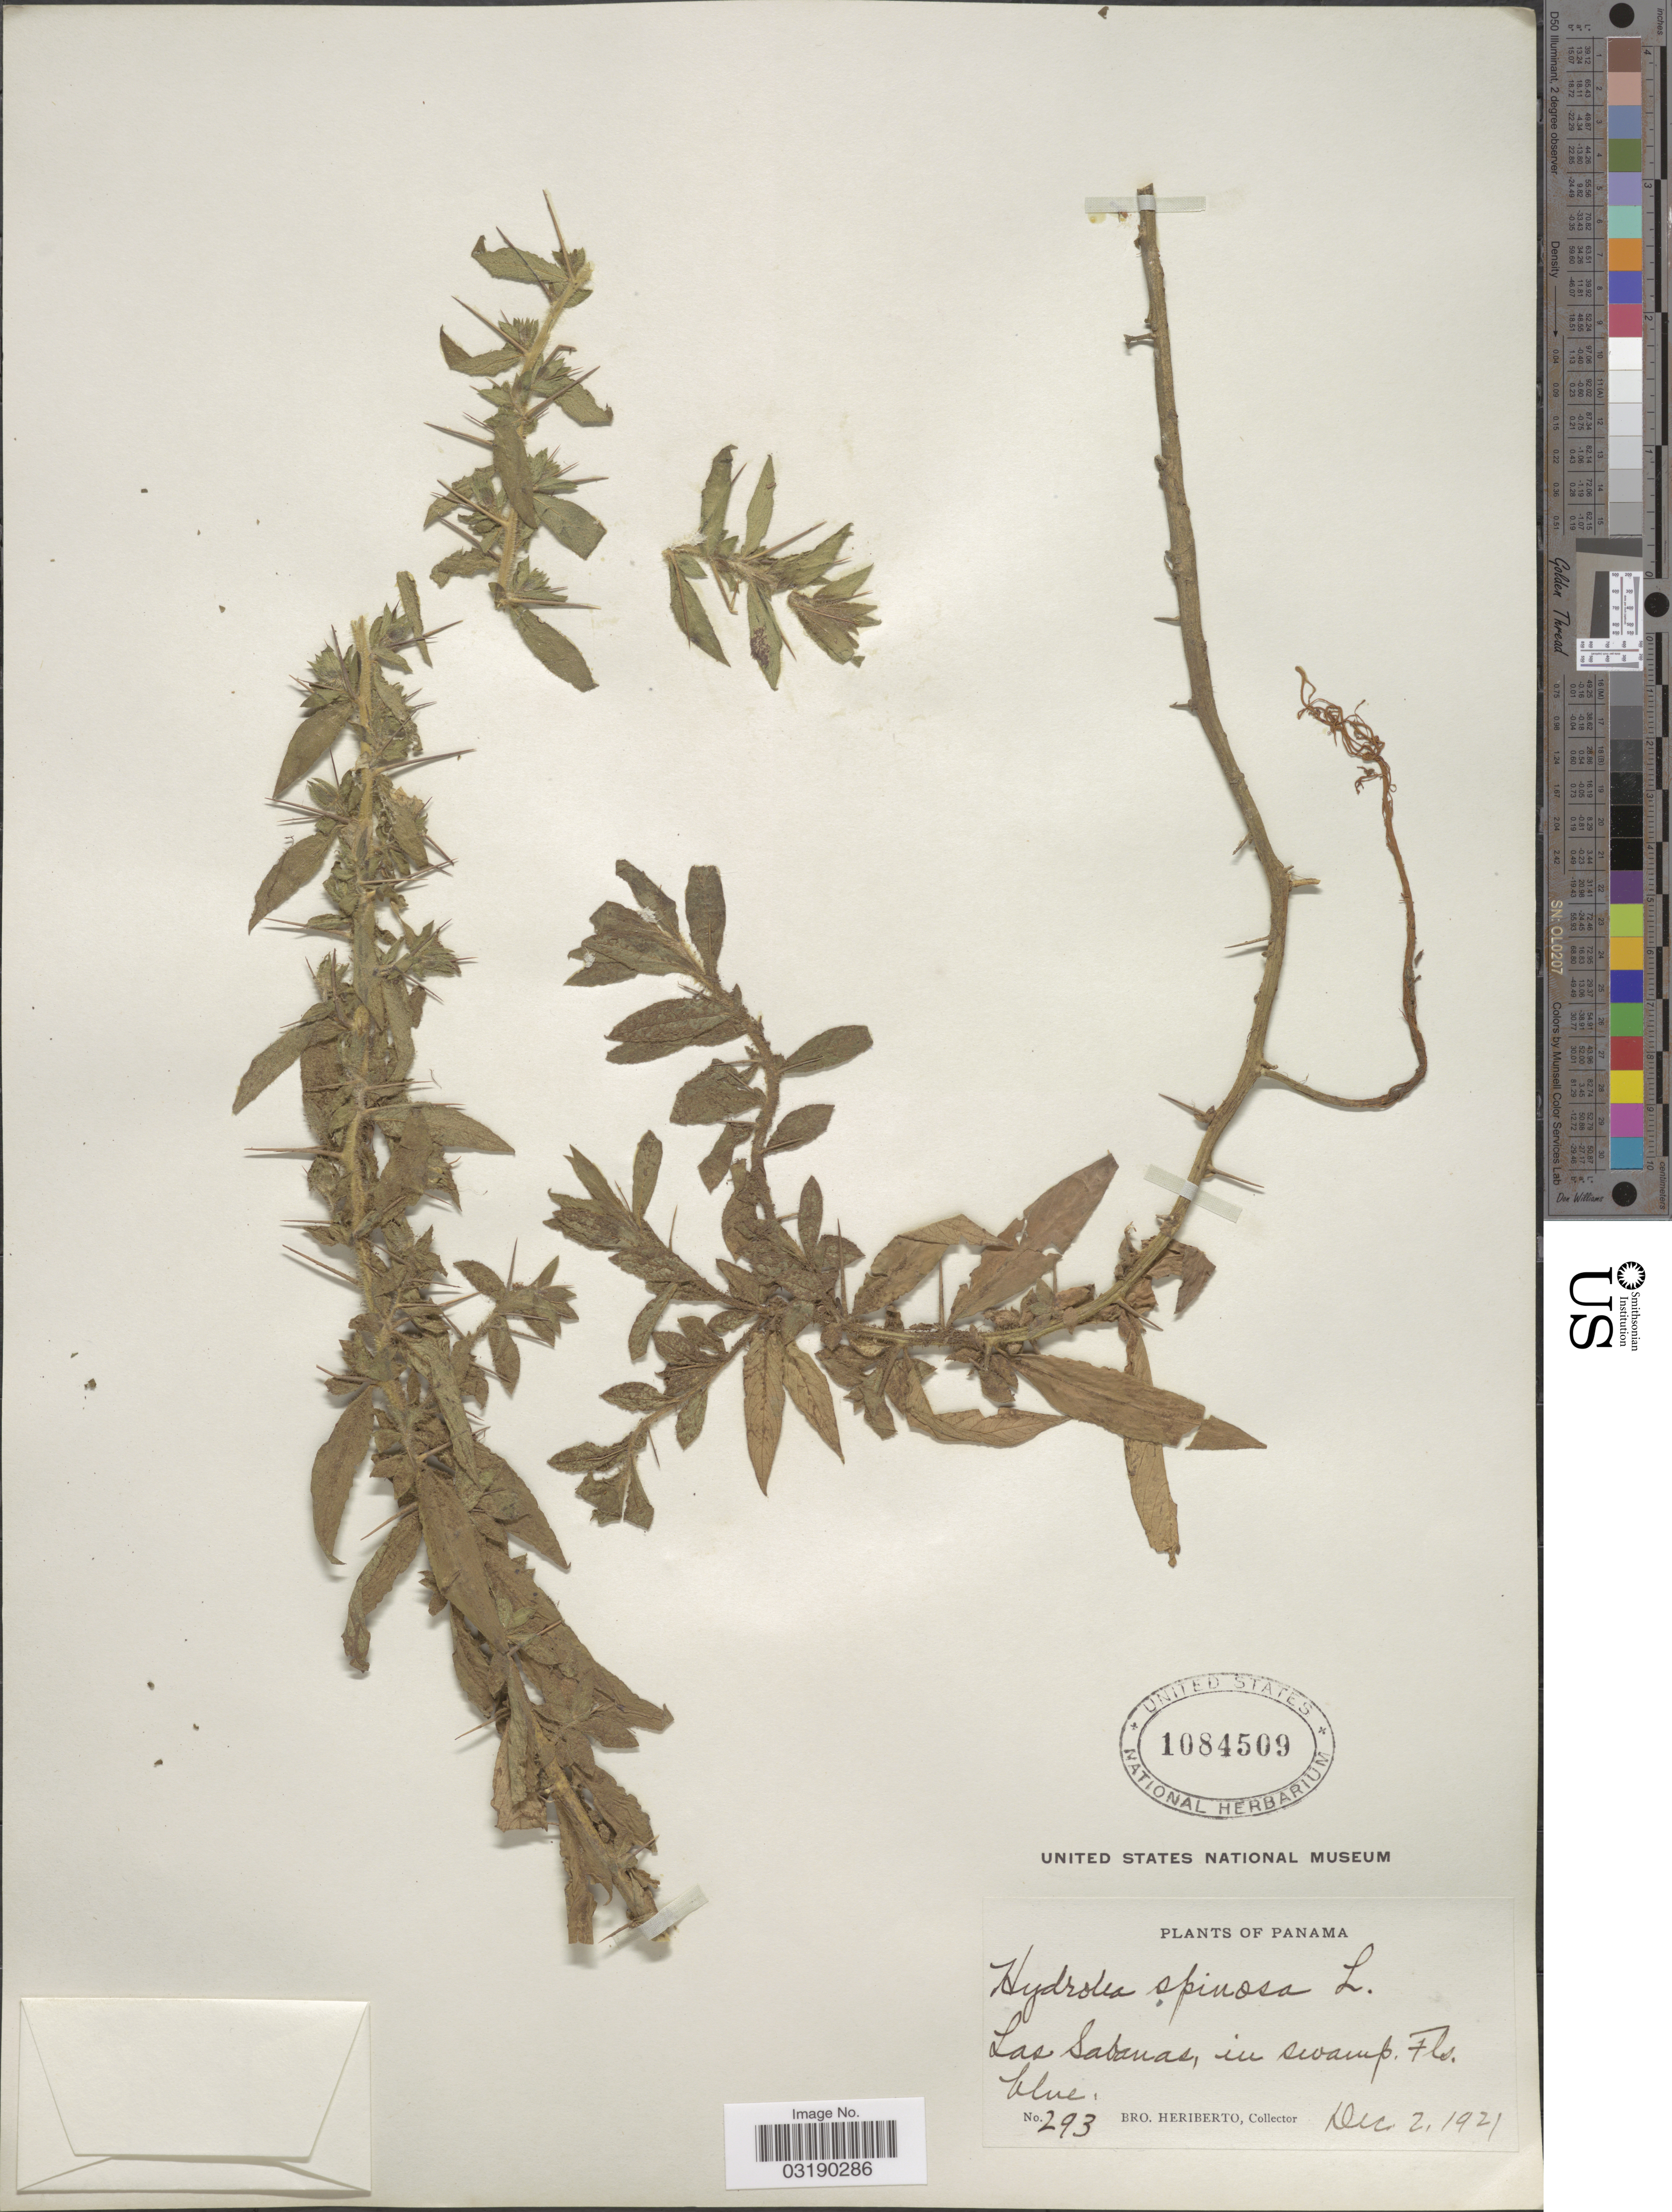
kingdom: Plantae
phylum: Tracheophyta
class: Magnoliopsida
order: Solanales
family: Hydroleaceae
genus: Hydrolea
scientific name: Hydrolea spinosa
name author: L.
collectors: B. Heriberto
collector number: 293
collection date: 1921-12-02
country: Panama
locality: Las Sabanas.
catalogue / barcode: US 1084509